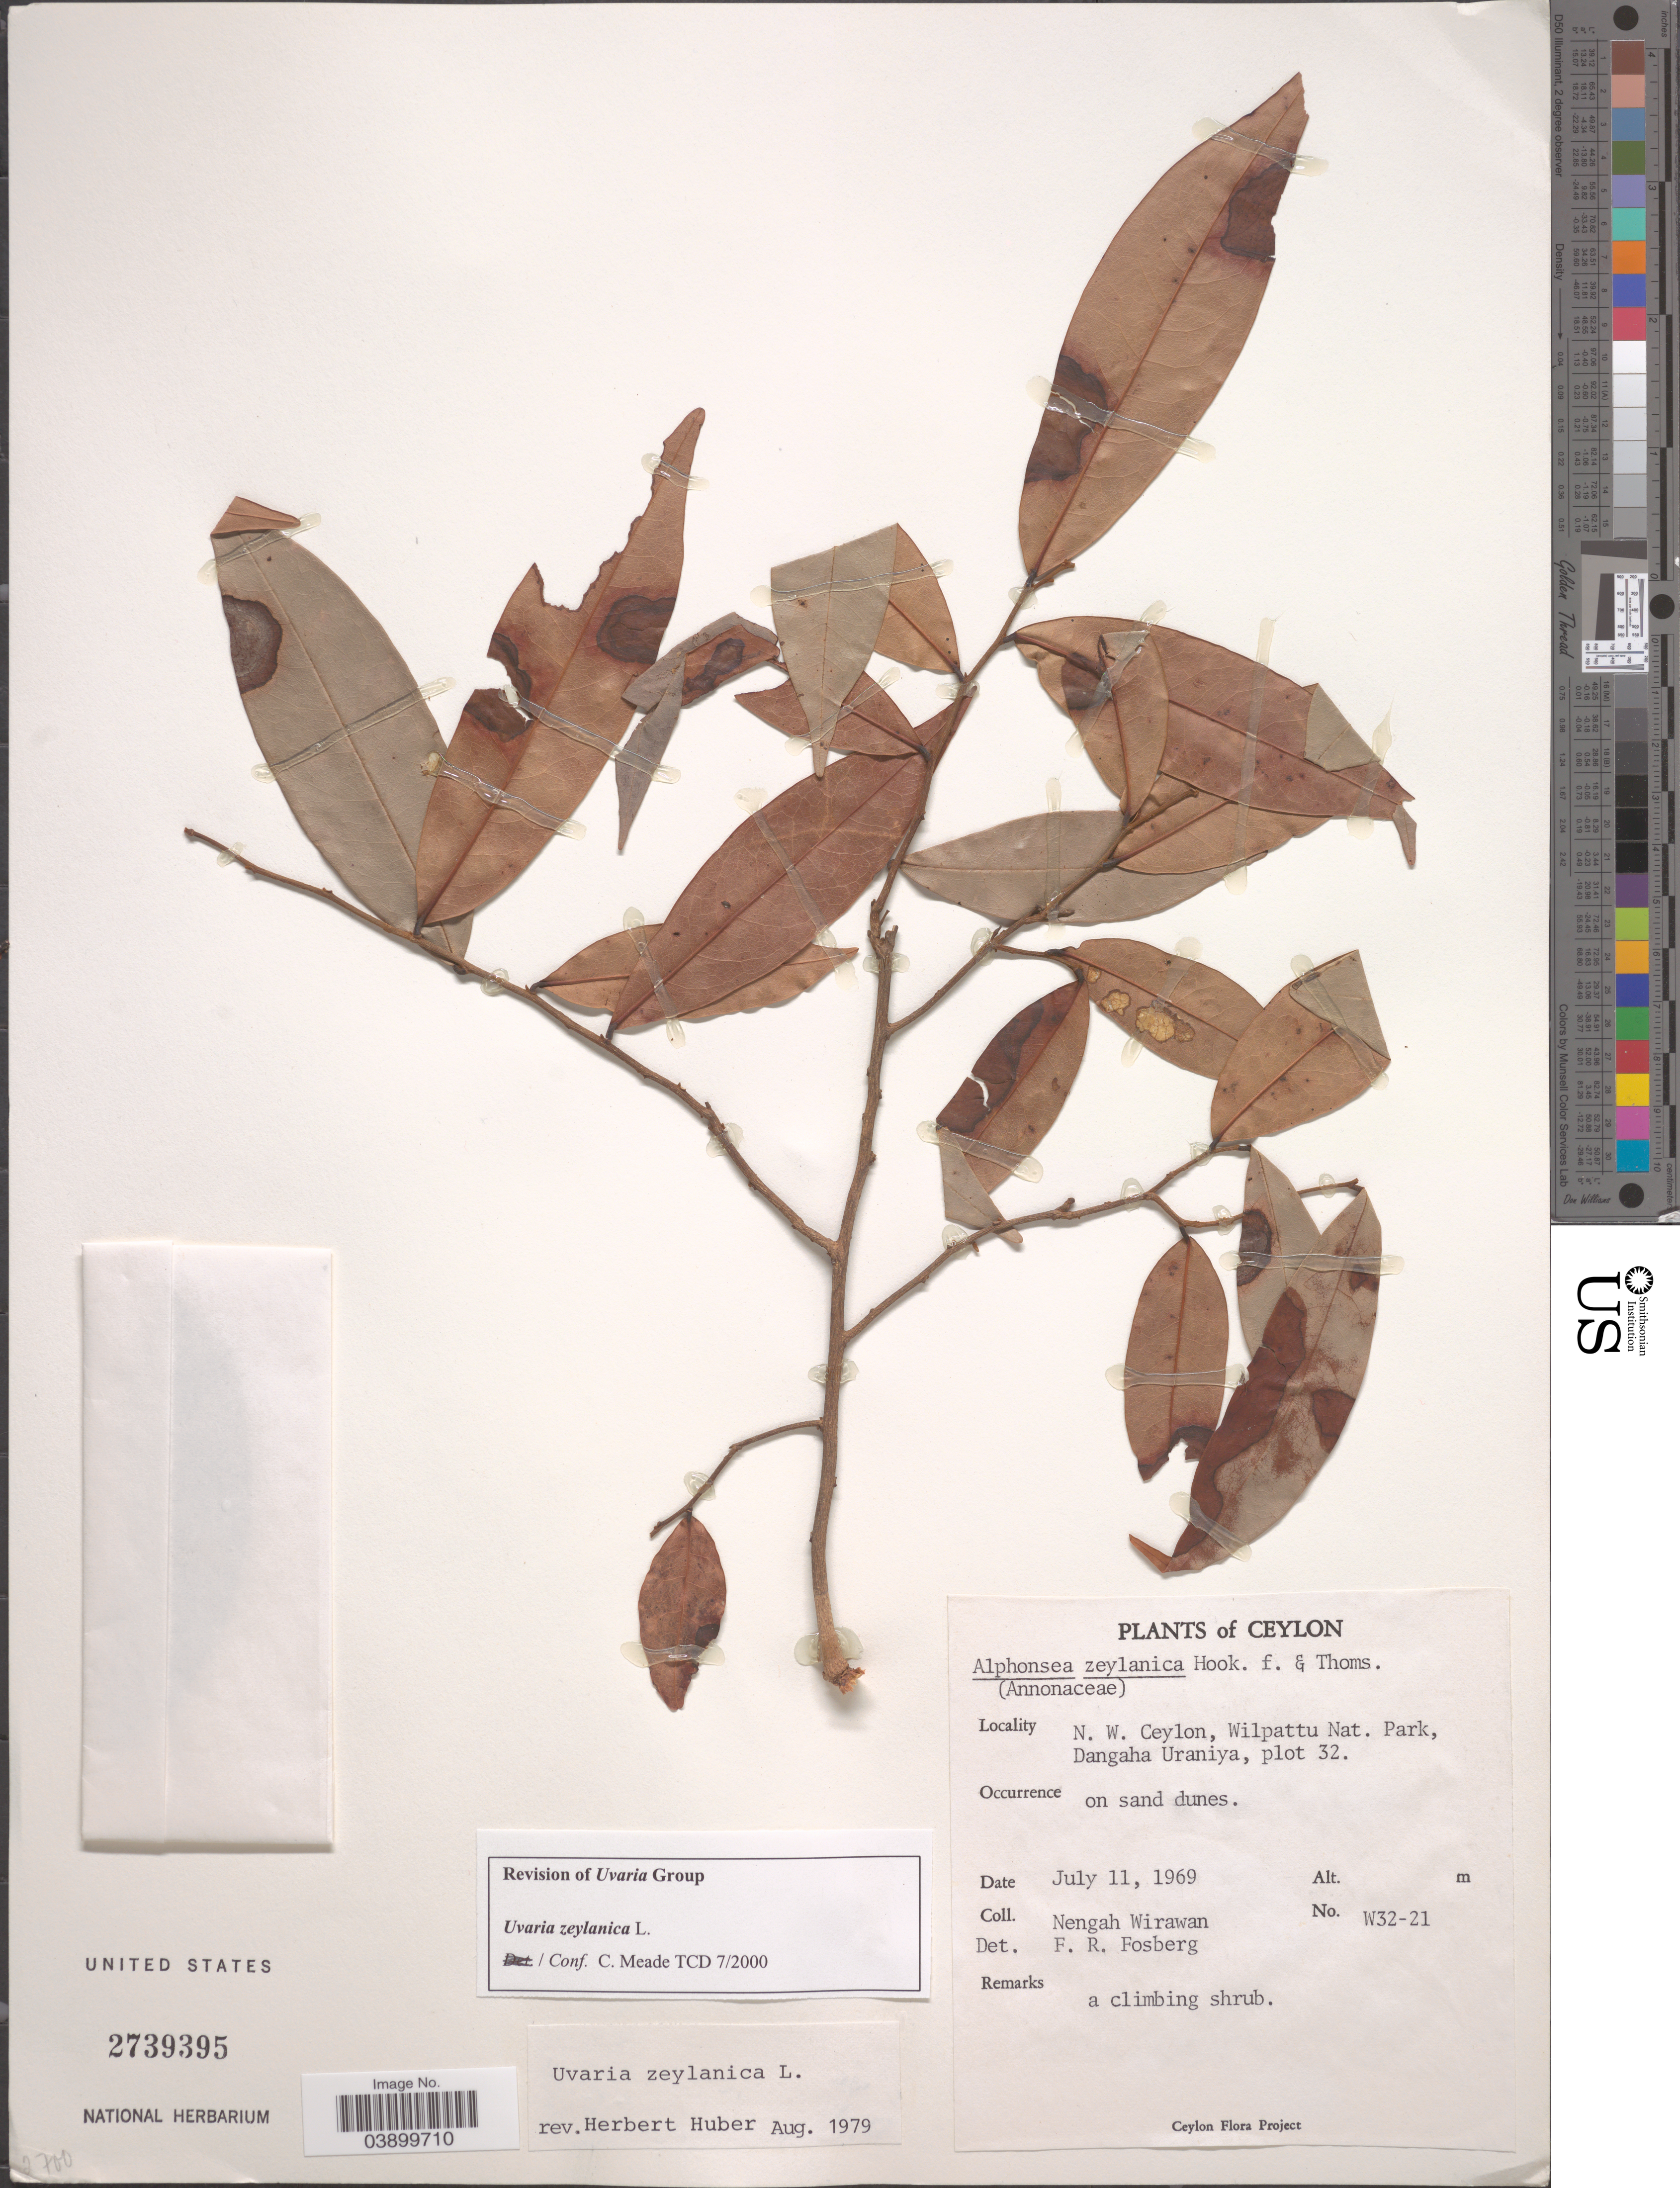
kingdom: Plantae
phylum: Tracheophyta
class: Magnoliopsida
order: Magnoliales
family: Annonaceae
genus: Uvaria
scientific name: Uvaria zeylanica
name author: L.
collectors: N. Wirawan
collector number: W32-21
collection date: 1969-07-11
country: Sri Lanka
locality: Ceylon. N. W. Ceylon, Wilpattu Nat. Park, Dangaha Uraniya, plot 32.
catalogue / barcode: US 2739395